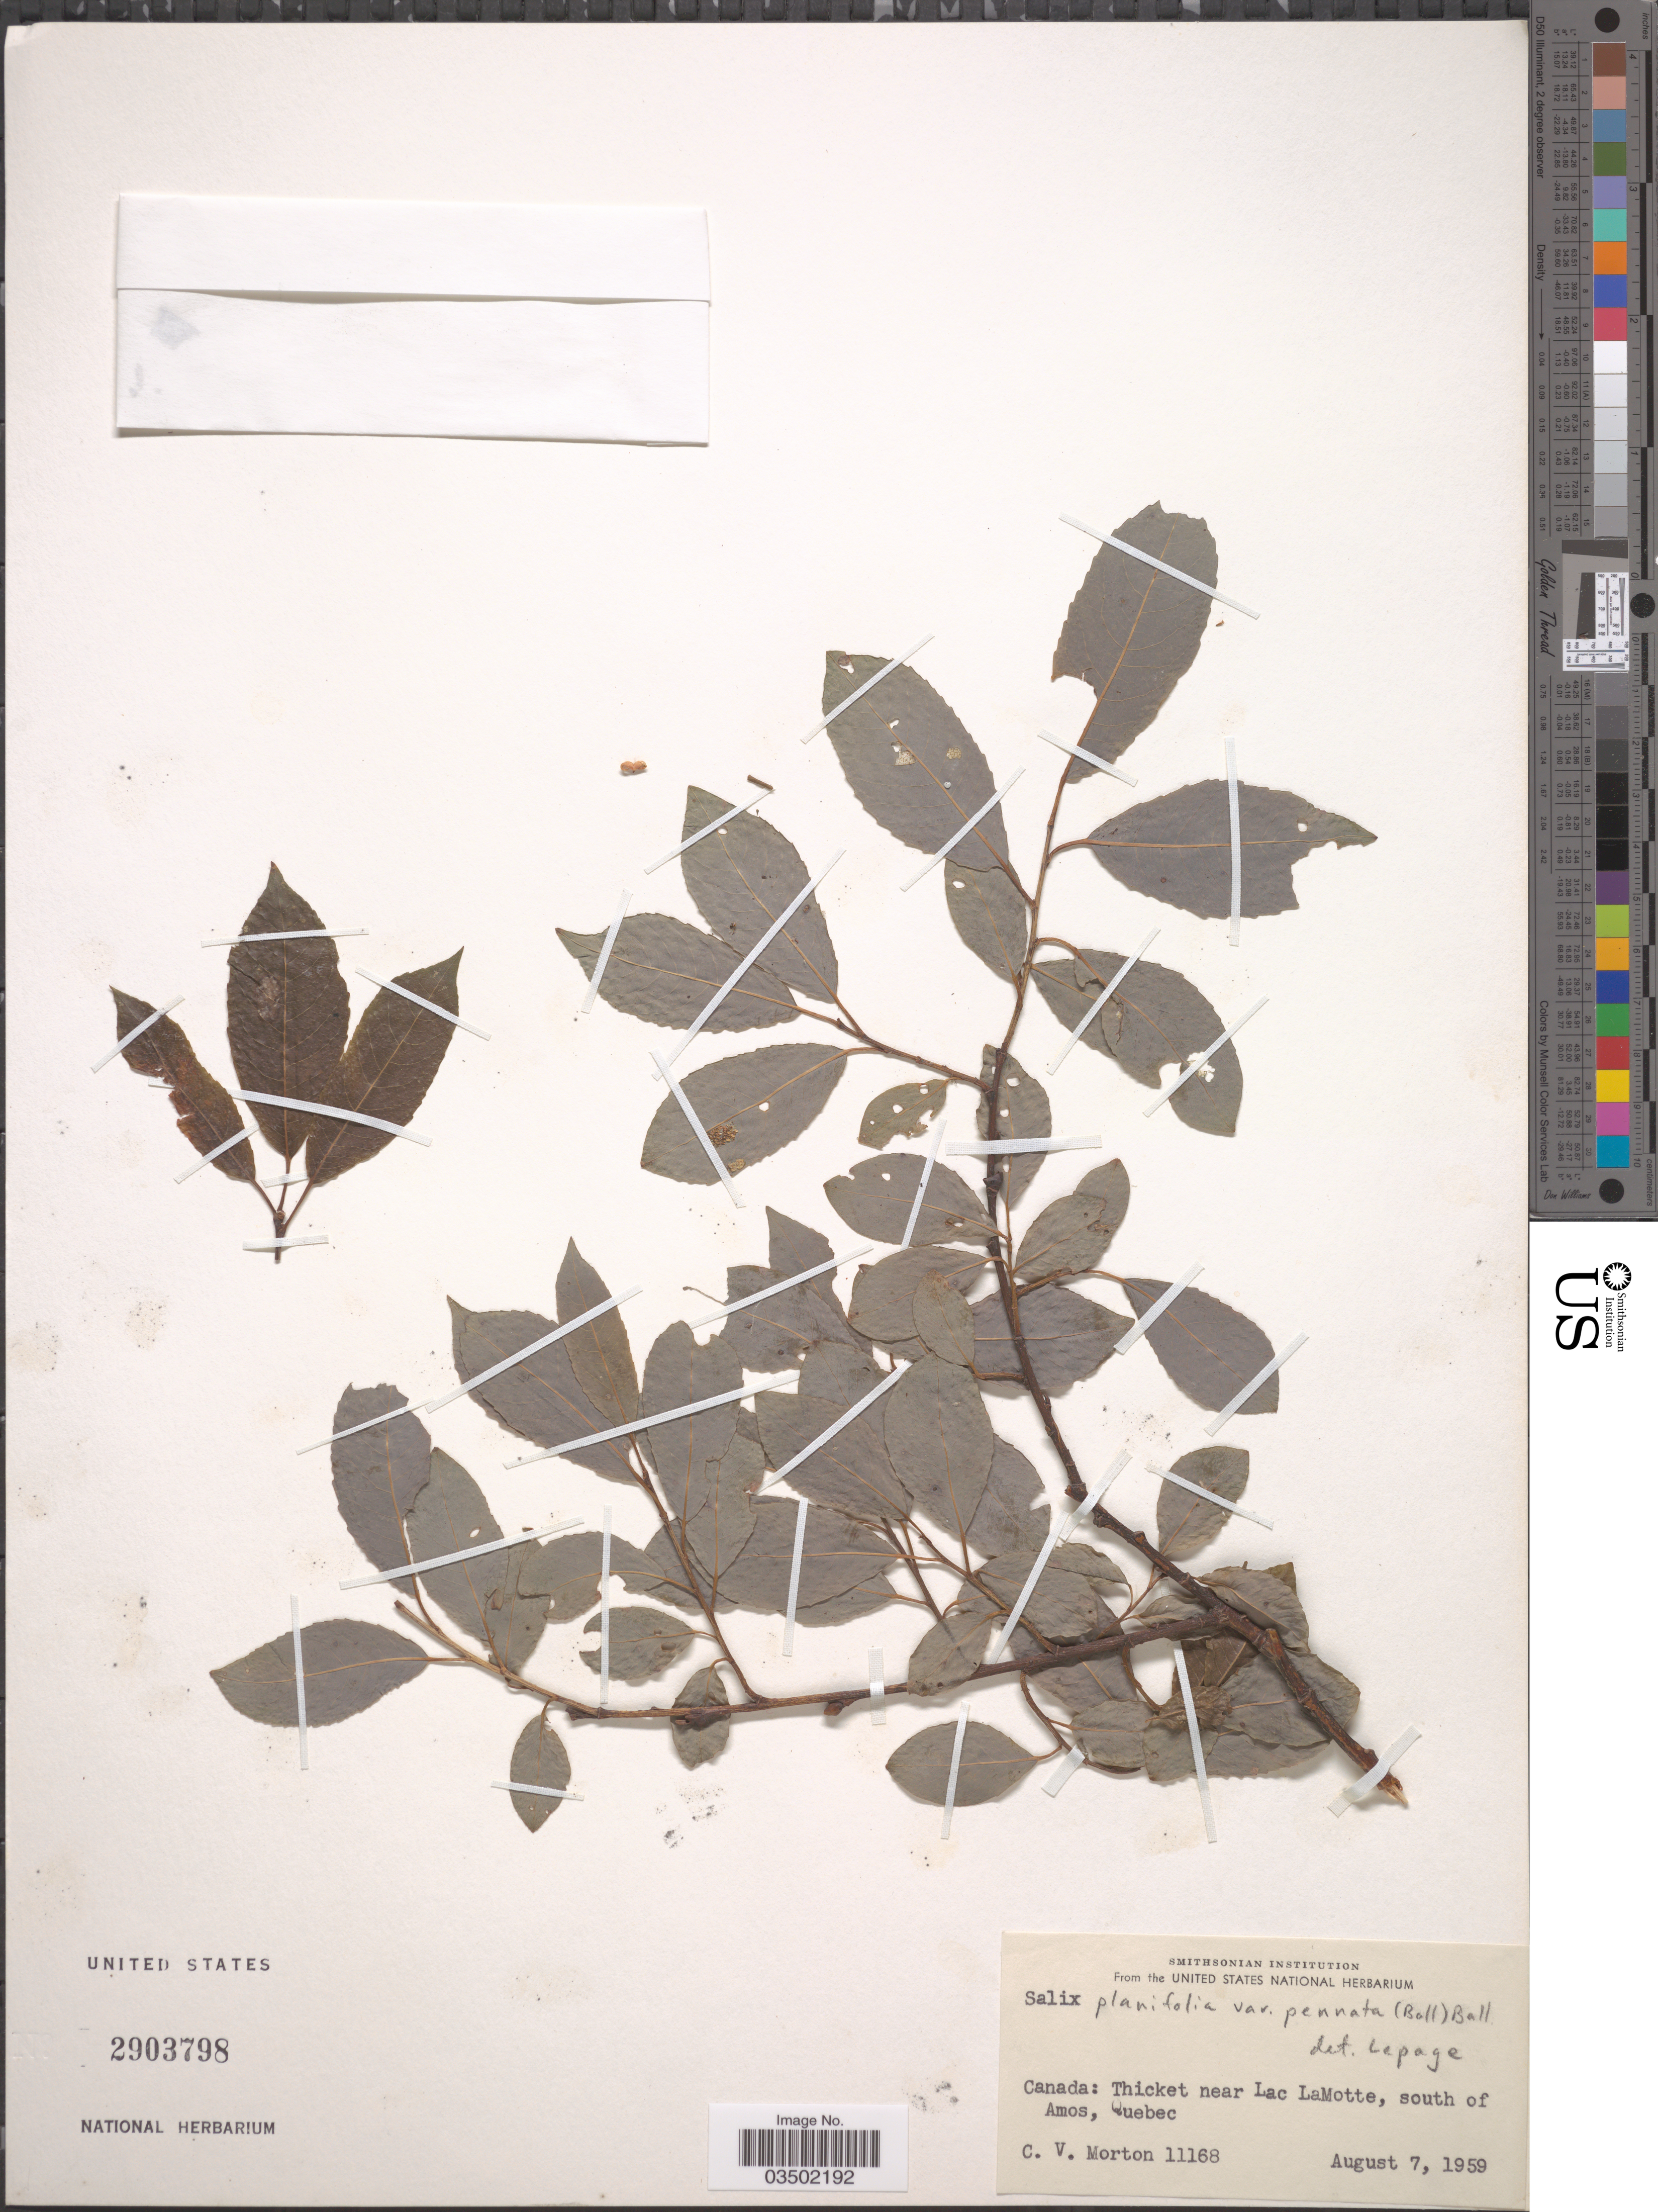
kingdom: Plantae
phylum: Tracheophyta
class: Magnoliopsida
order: Malpighiales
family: Salicaceae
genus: Salix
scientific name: Salix planifolia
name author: Pursh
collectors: C. V. Morton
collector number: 11168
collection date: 1959-08-07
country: Canada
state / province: Quebec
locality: Thicket near Lac LaMotte, south of Amos.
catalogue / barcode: US 2903798